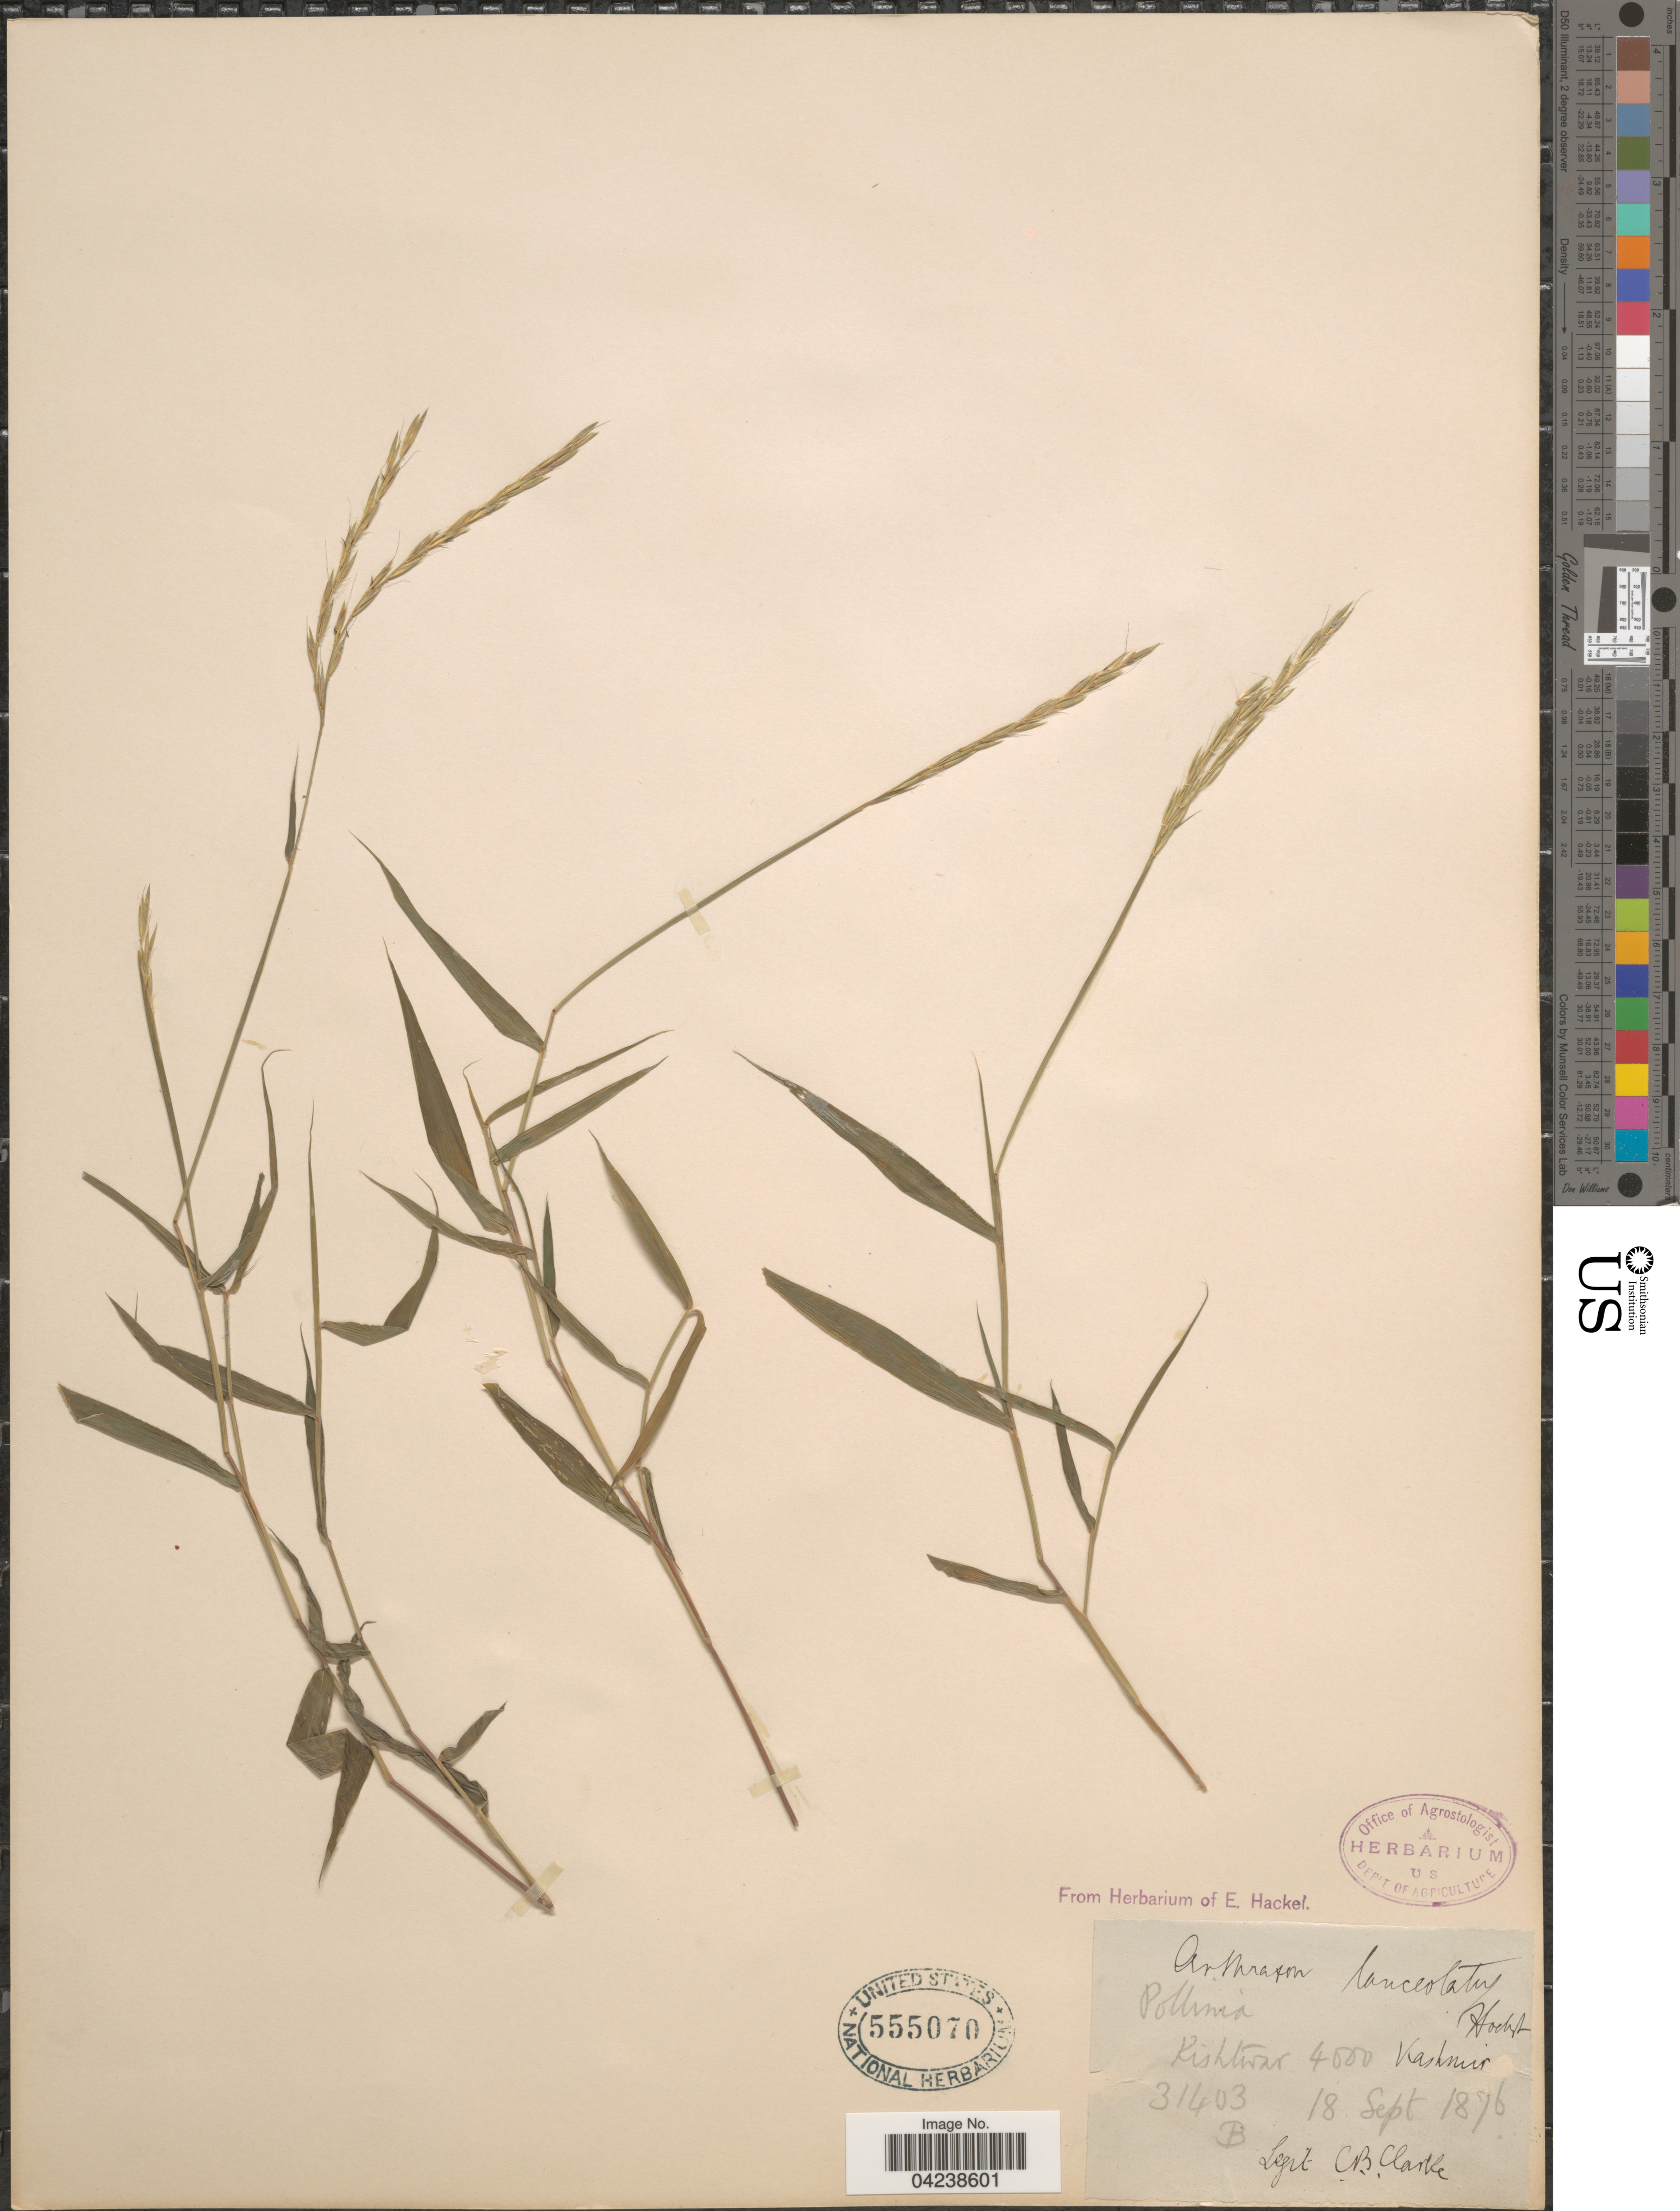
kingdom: Plantae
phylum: Tracheophyta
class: Liliopsida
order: Poales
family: Poaceae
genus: Arthraxon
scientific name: Arthraxon lanceolatus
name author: (Roxb.) Hochst.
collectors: C. B. Clarke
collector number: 31403B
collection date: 1876-09-18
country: India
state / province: Jammu and Kashmir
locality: Kishtwar. Kashmir.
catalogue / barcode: US 555070